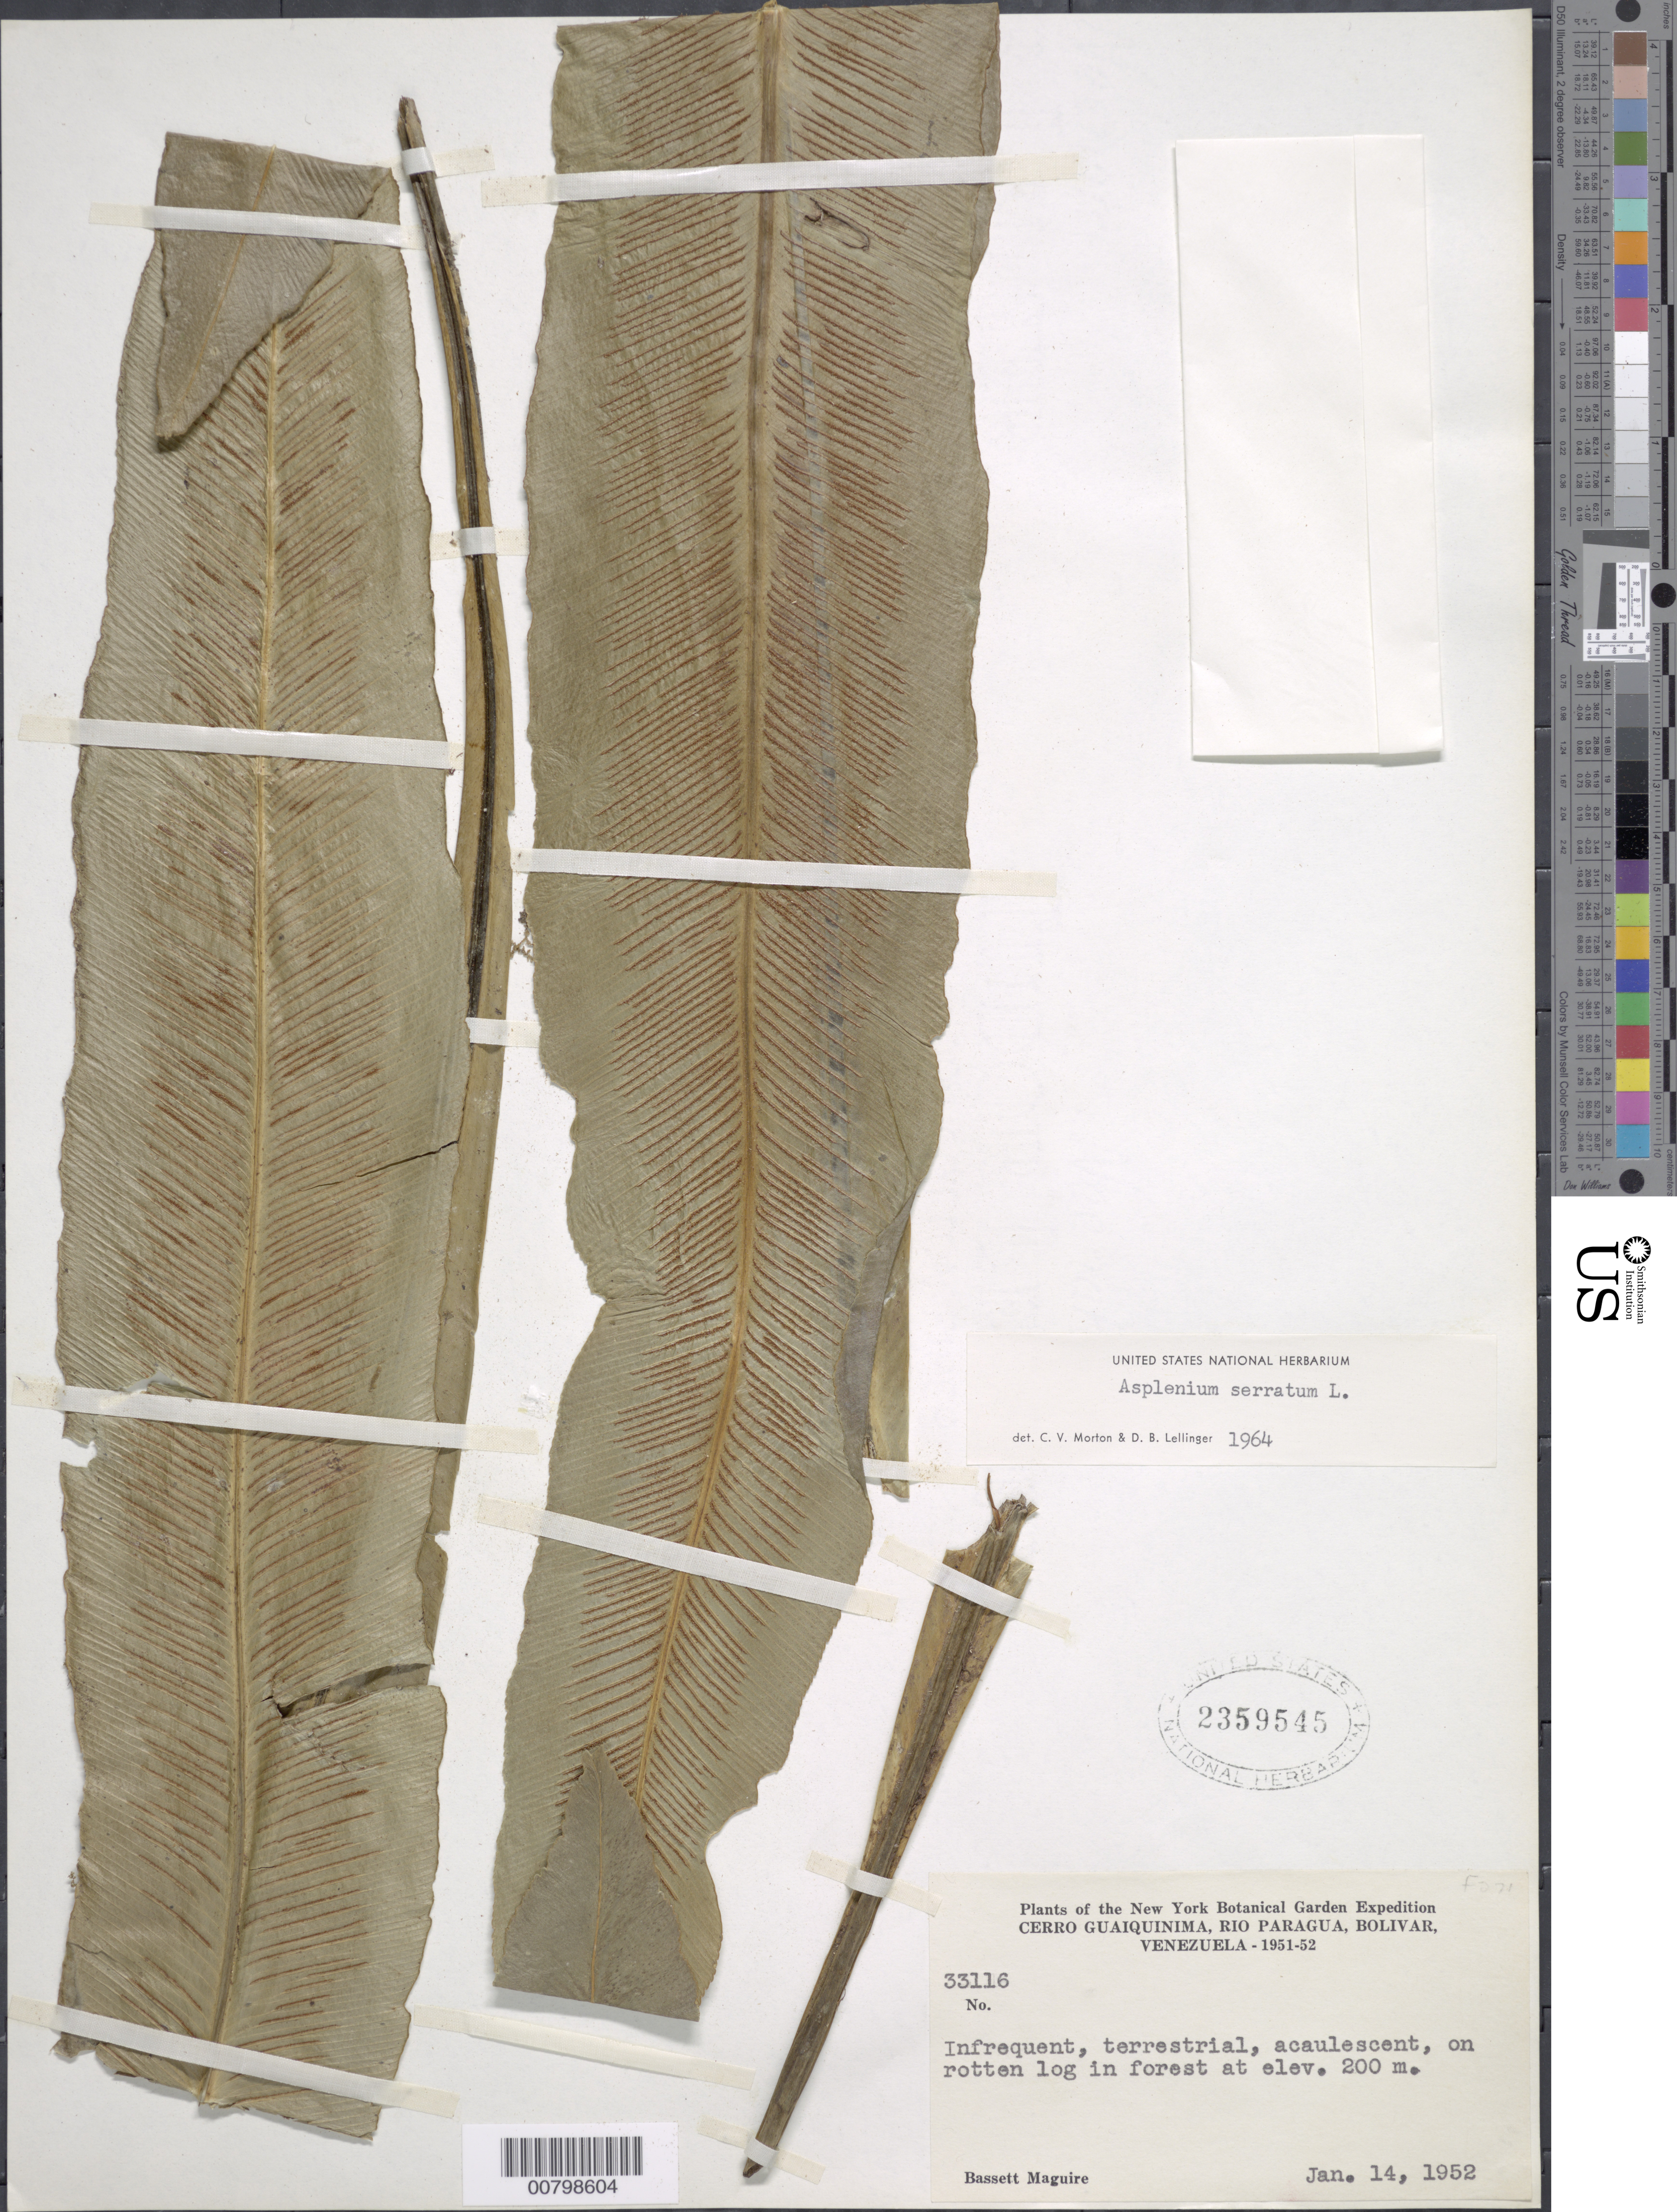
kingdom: Plantae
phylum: Tracheophyta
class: Polypodiopsida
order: Polypodiales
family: Aspleniaceae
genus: Asplenium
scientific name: Asplenium serratum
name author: L.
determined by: Morton, C. V.; Lellinger, D. B.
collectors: B. Maguire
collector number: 33116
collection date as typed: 14-Jan-52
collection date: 1952-01-14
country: Venezuela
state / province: Bolívar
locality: Cerro Guaiquinima, Río Paragua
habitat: Forest; on rotten log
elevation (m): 200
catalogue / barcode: US 2359545